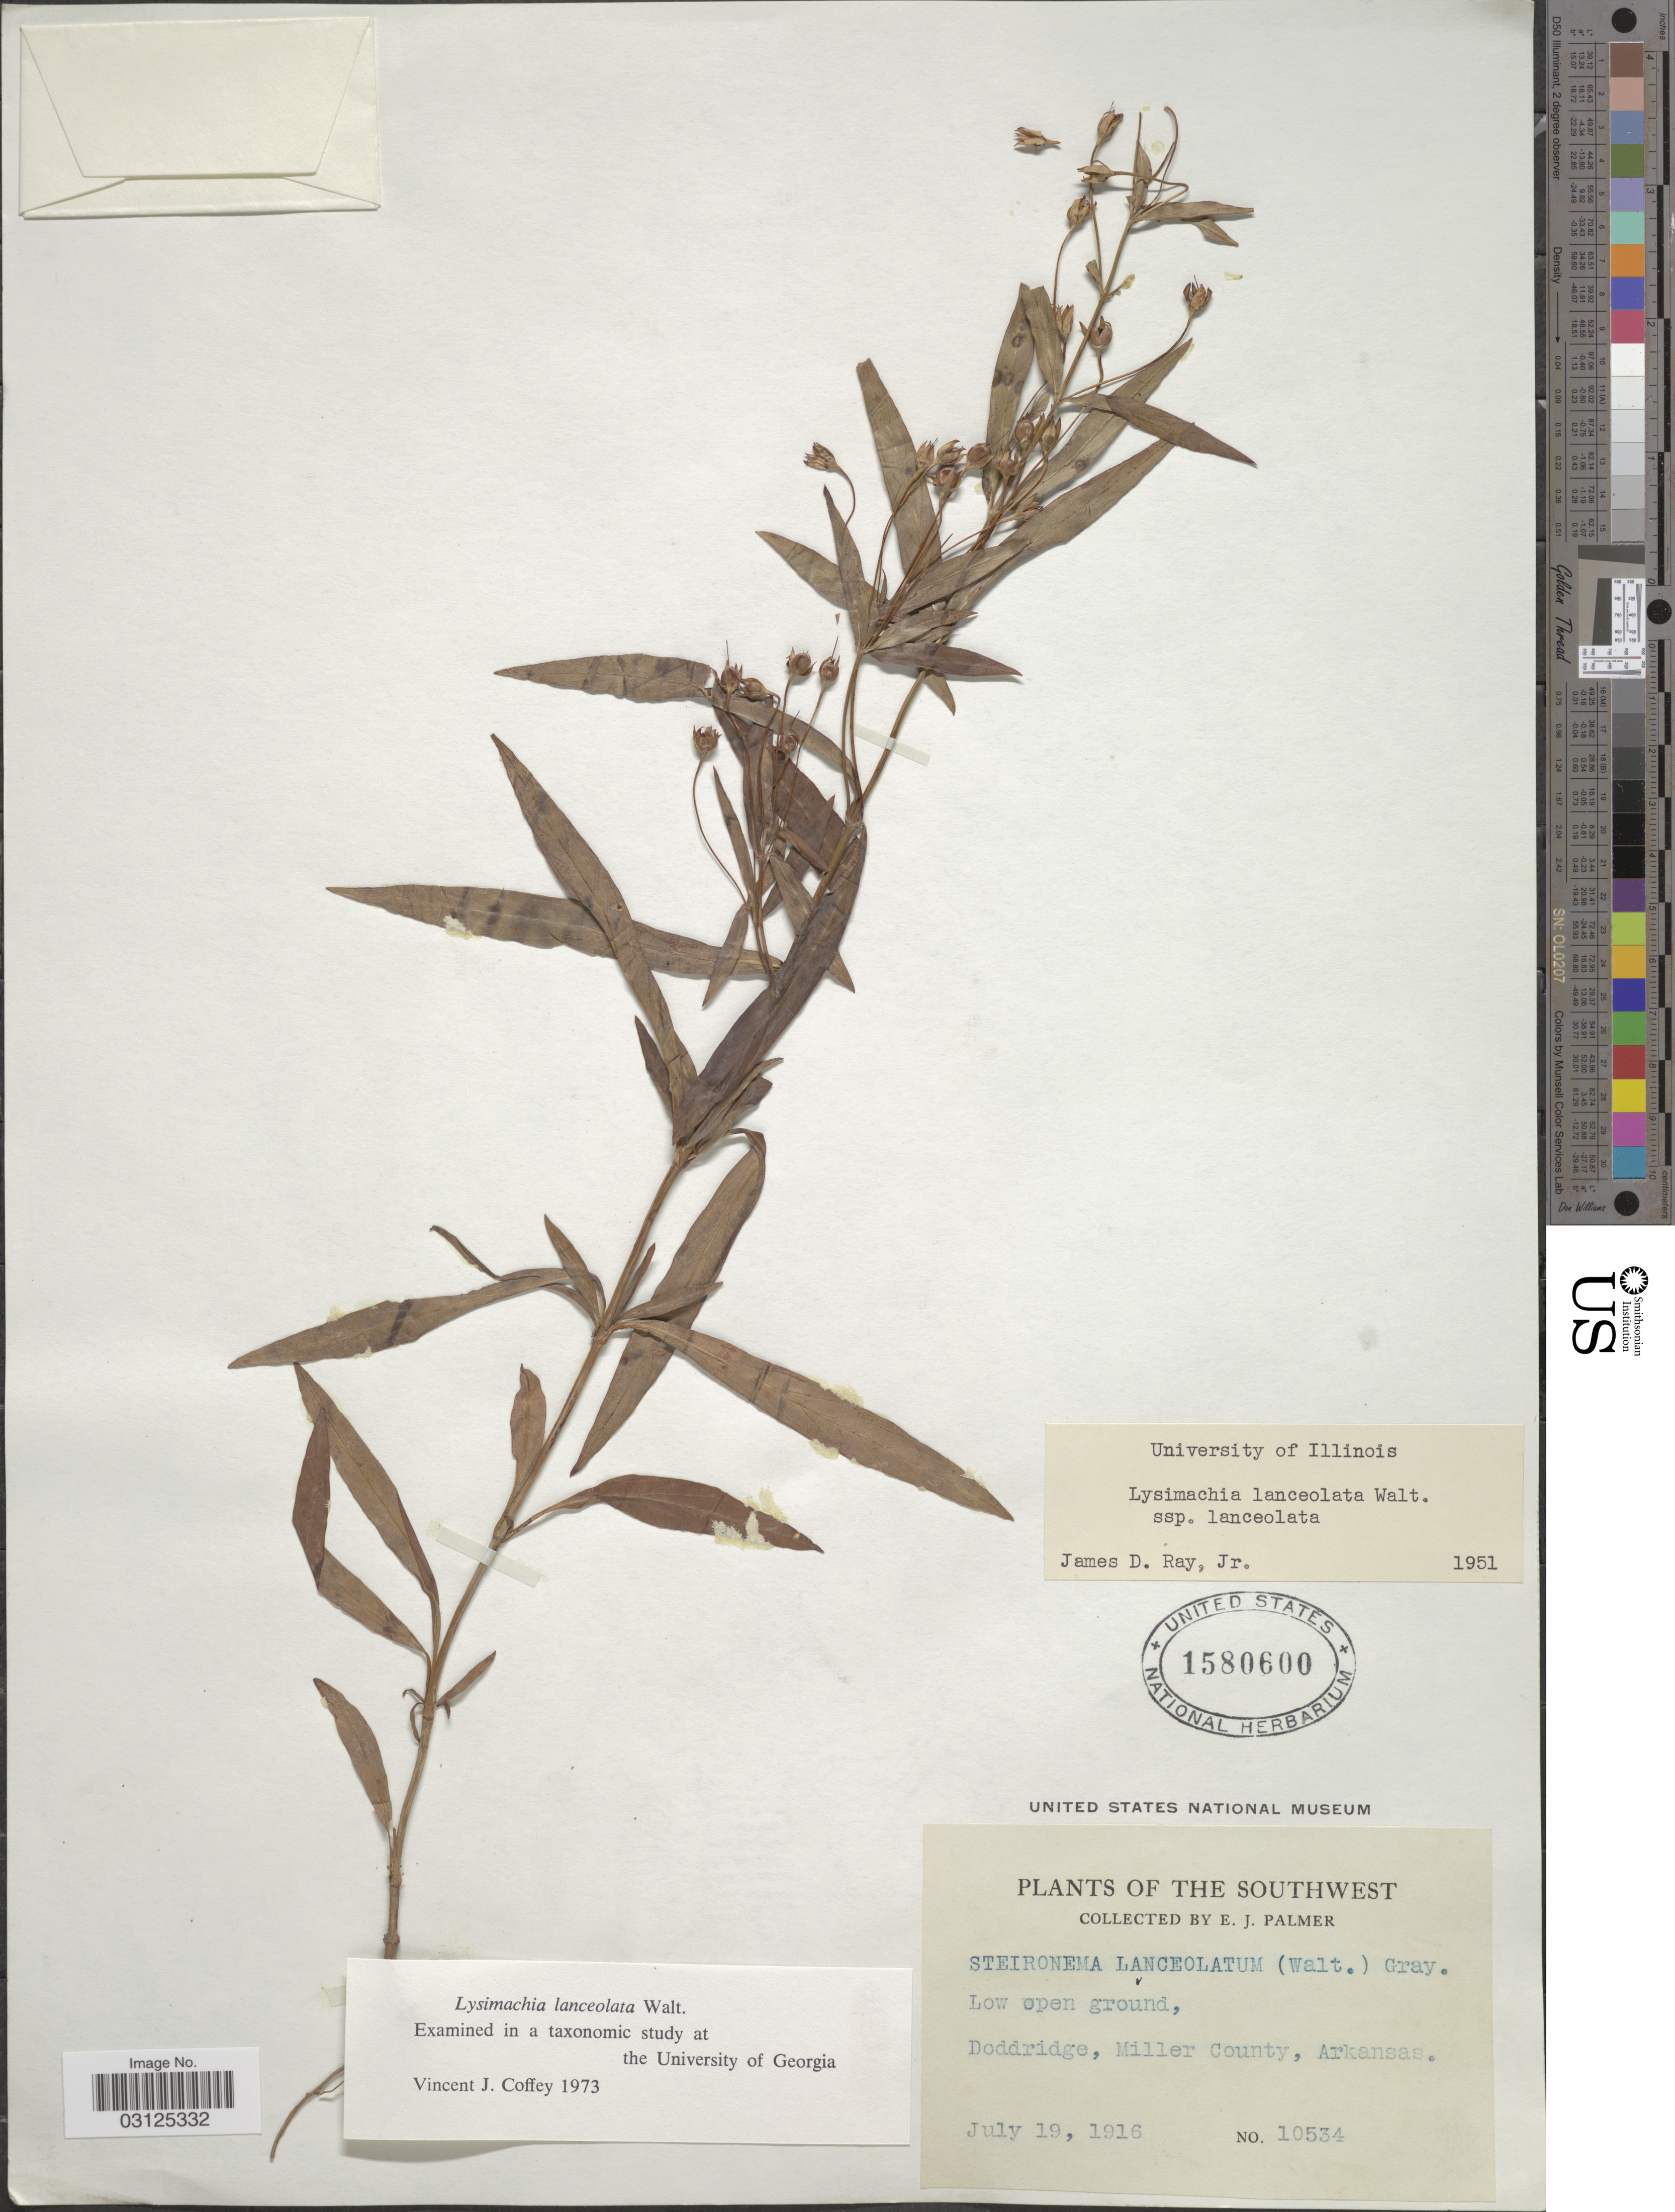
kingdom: Plantae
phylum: Tracheophyta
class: Magnoliopsida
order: Ericales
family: Primulaceae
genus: Steironema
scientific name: Steironema lanceolatum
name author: (Walter) A. Gray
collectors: E. J. Palmer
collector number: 10534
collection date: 1916-07-19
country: United States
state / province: Arkansas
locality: The Southwest. Low open ground, Doddridge, Miller County.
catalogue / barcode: US 1580600